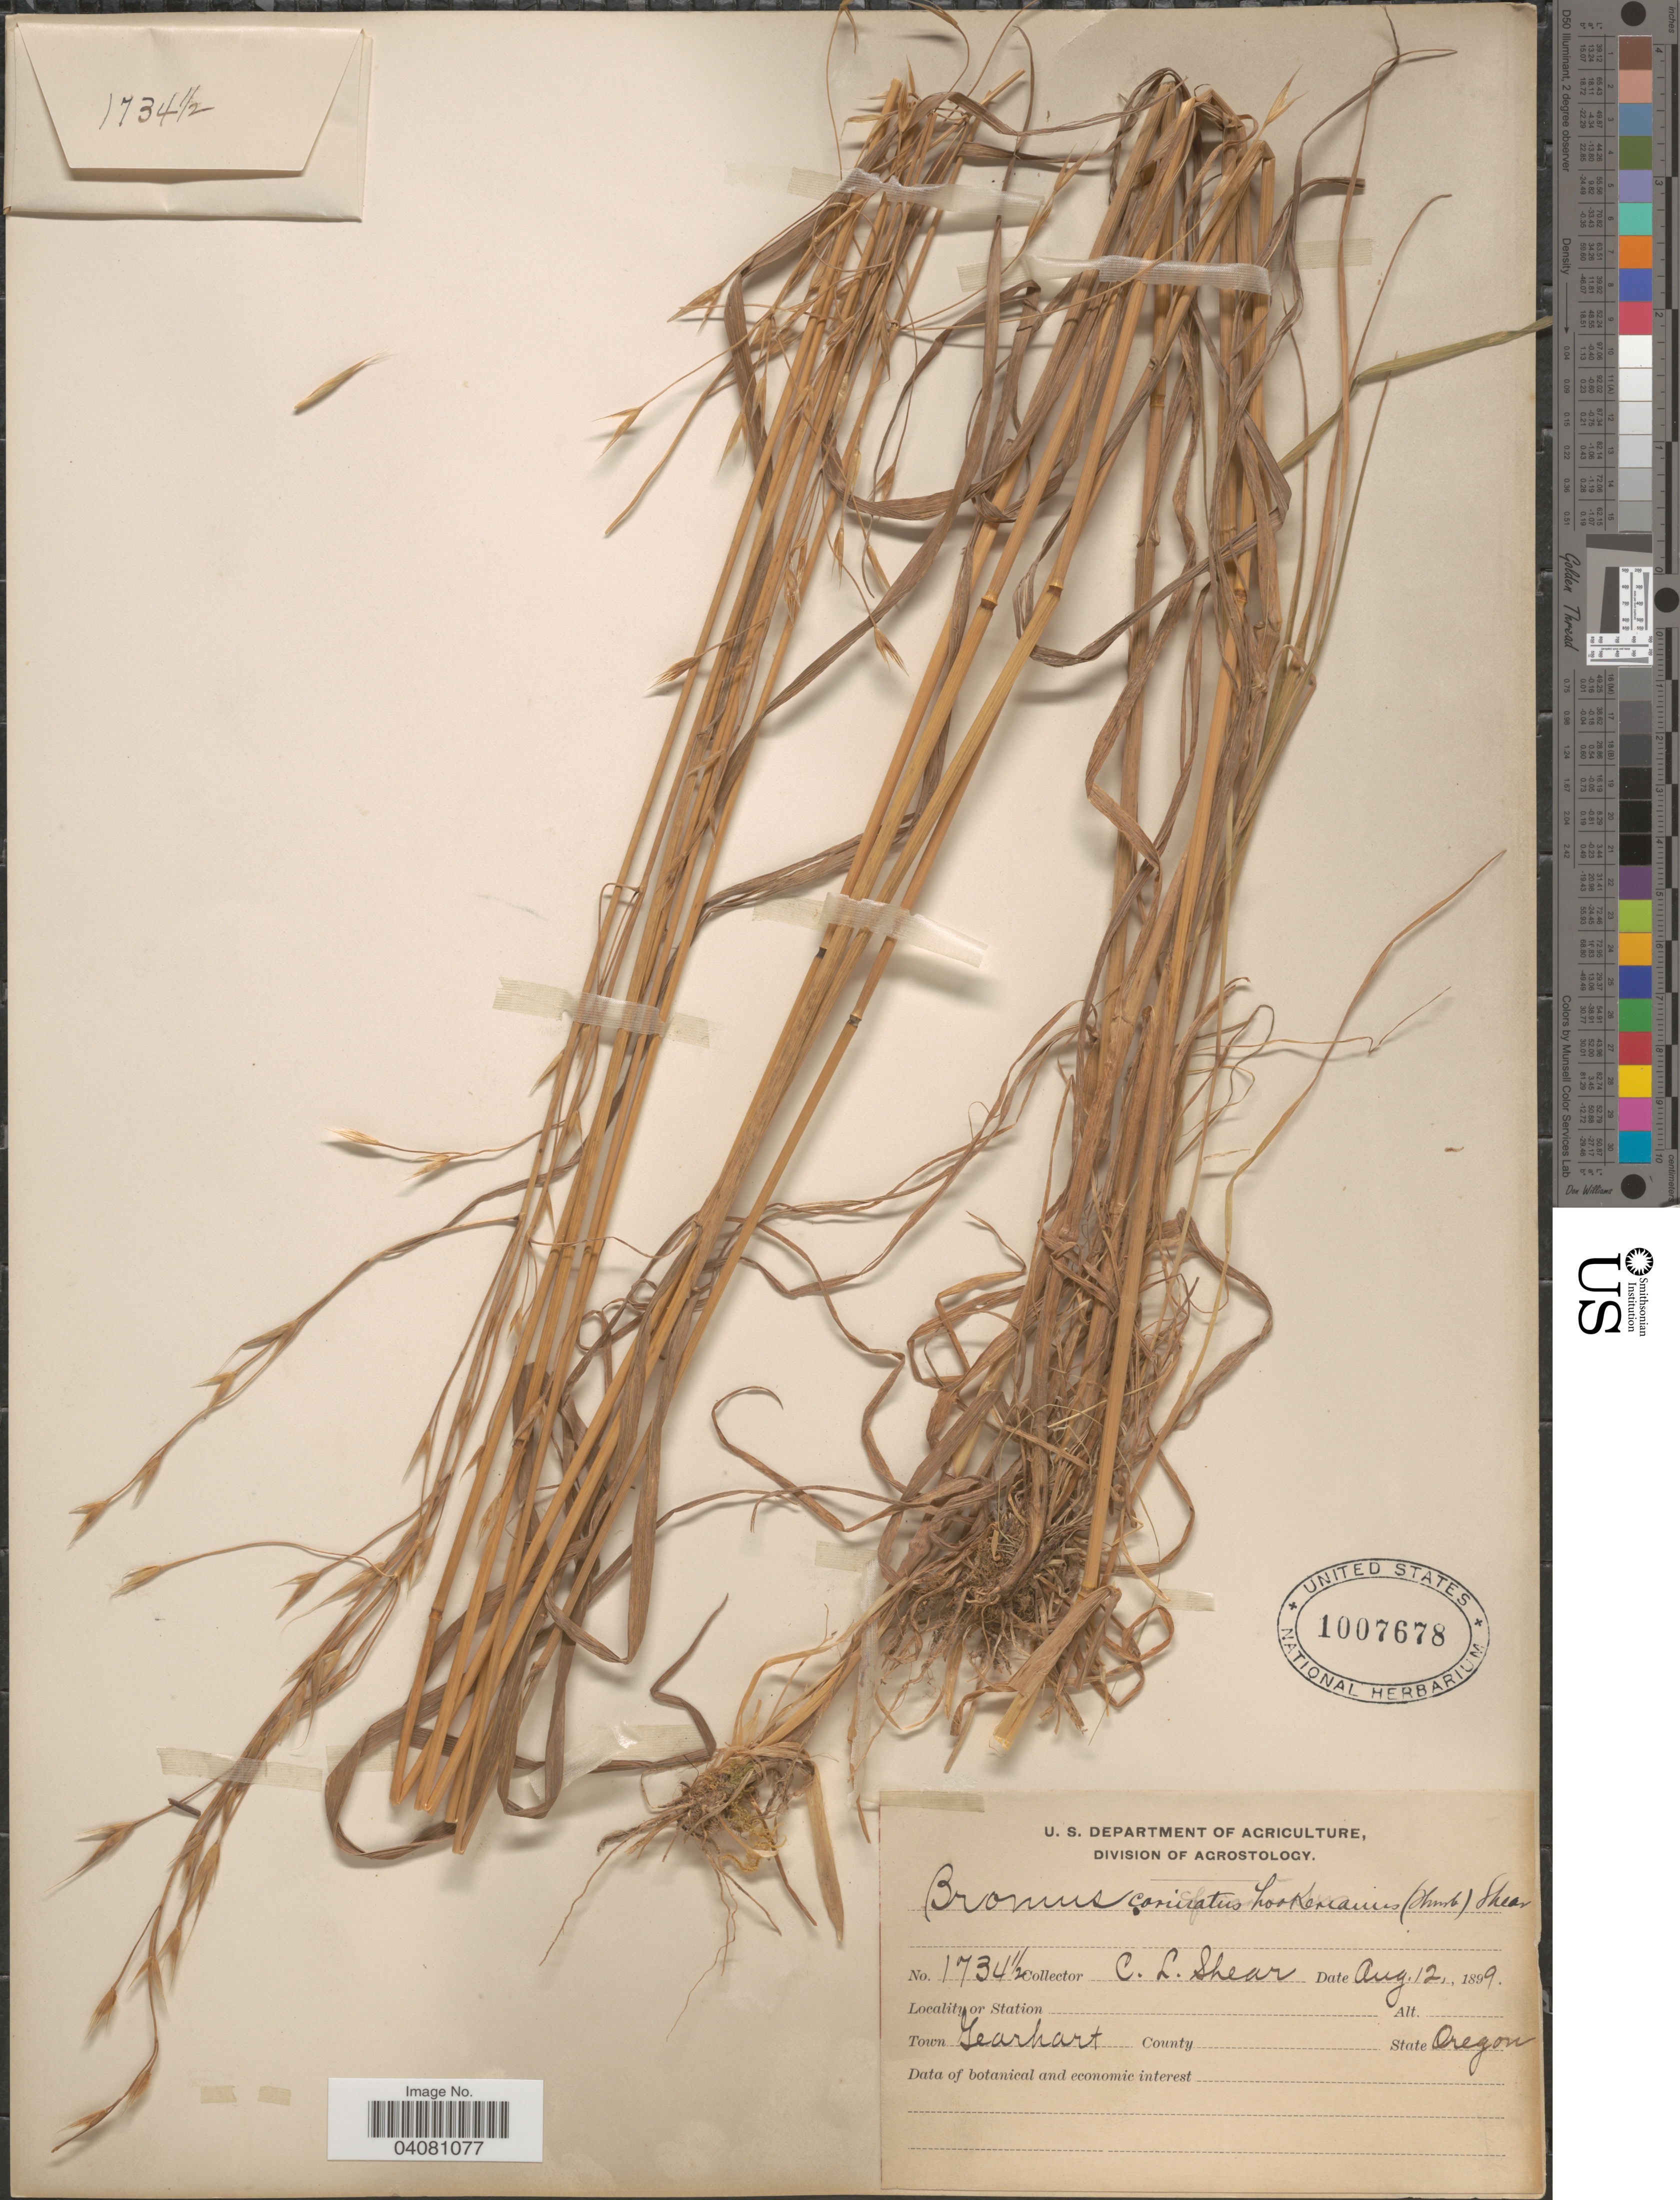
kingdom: Plantae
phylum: Tracheophyta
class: Liliopsida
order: Poales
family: Poaceae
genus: Bromus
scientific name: Bromus carinatus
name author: Hook. & Arn.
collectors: C. L. Shear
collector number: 1734 1/2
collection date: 1899-08-12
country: United States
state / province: Oregon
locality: Town Gearhart.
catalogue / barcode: US 1007678